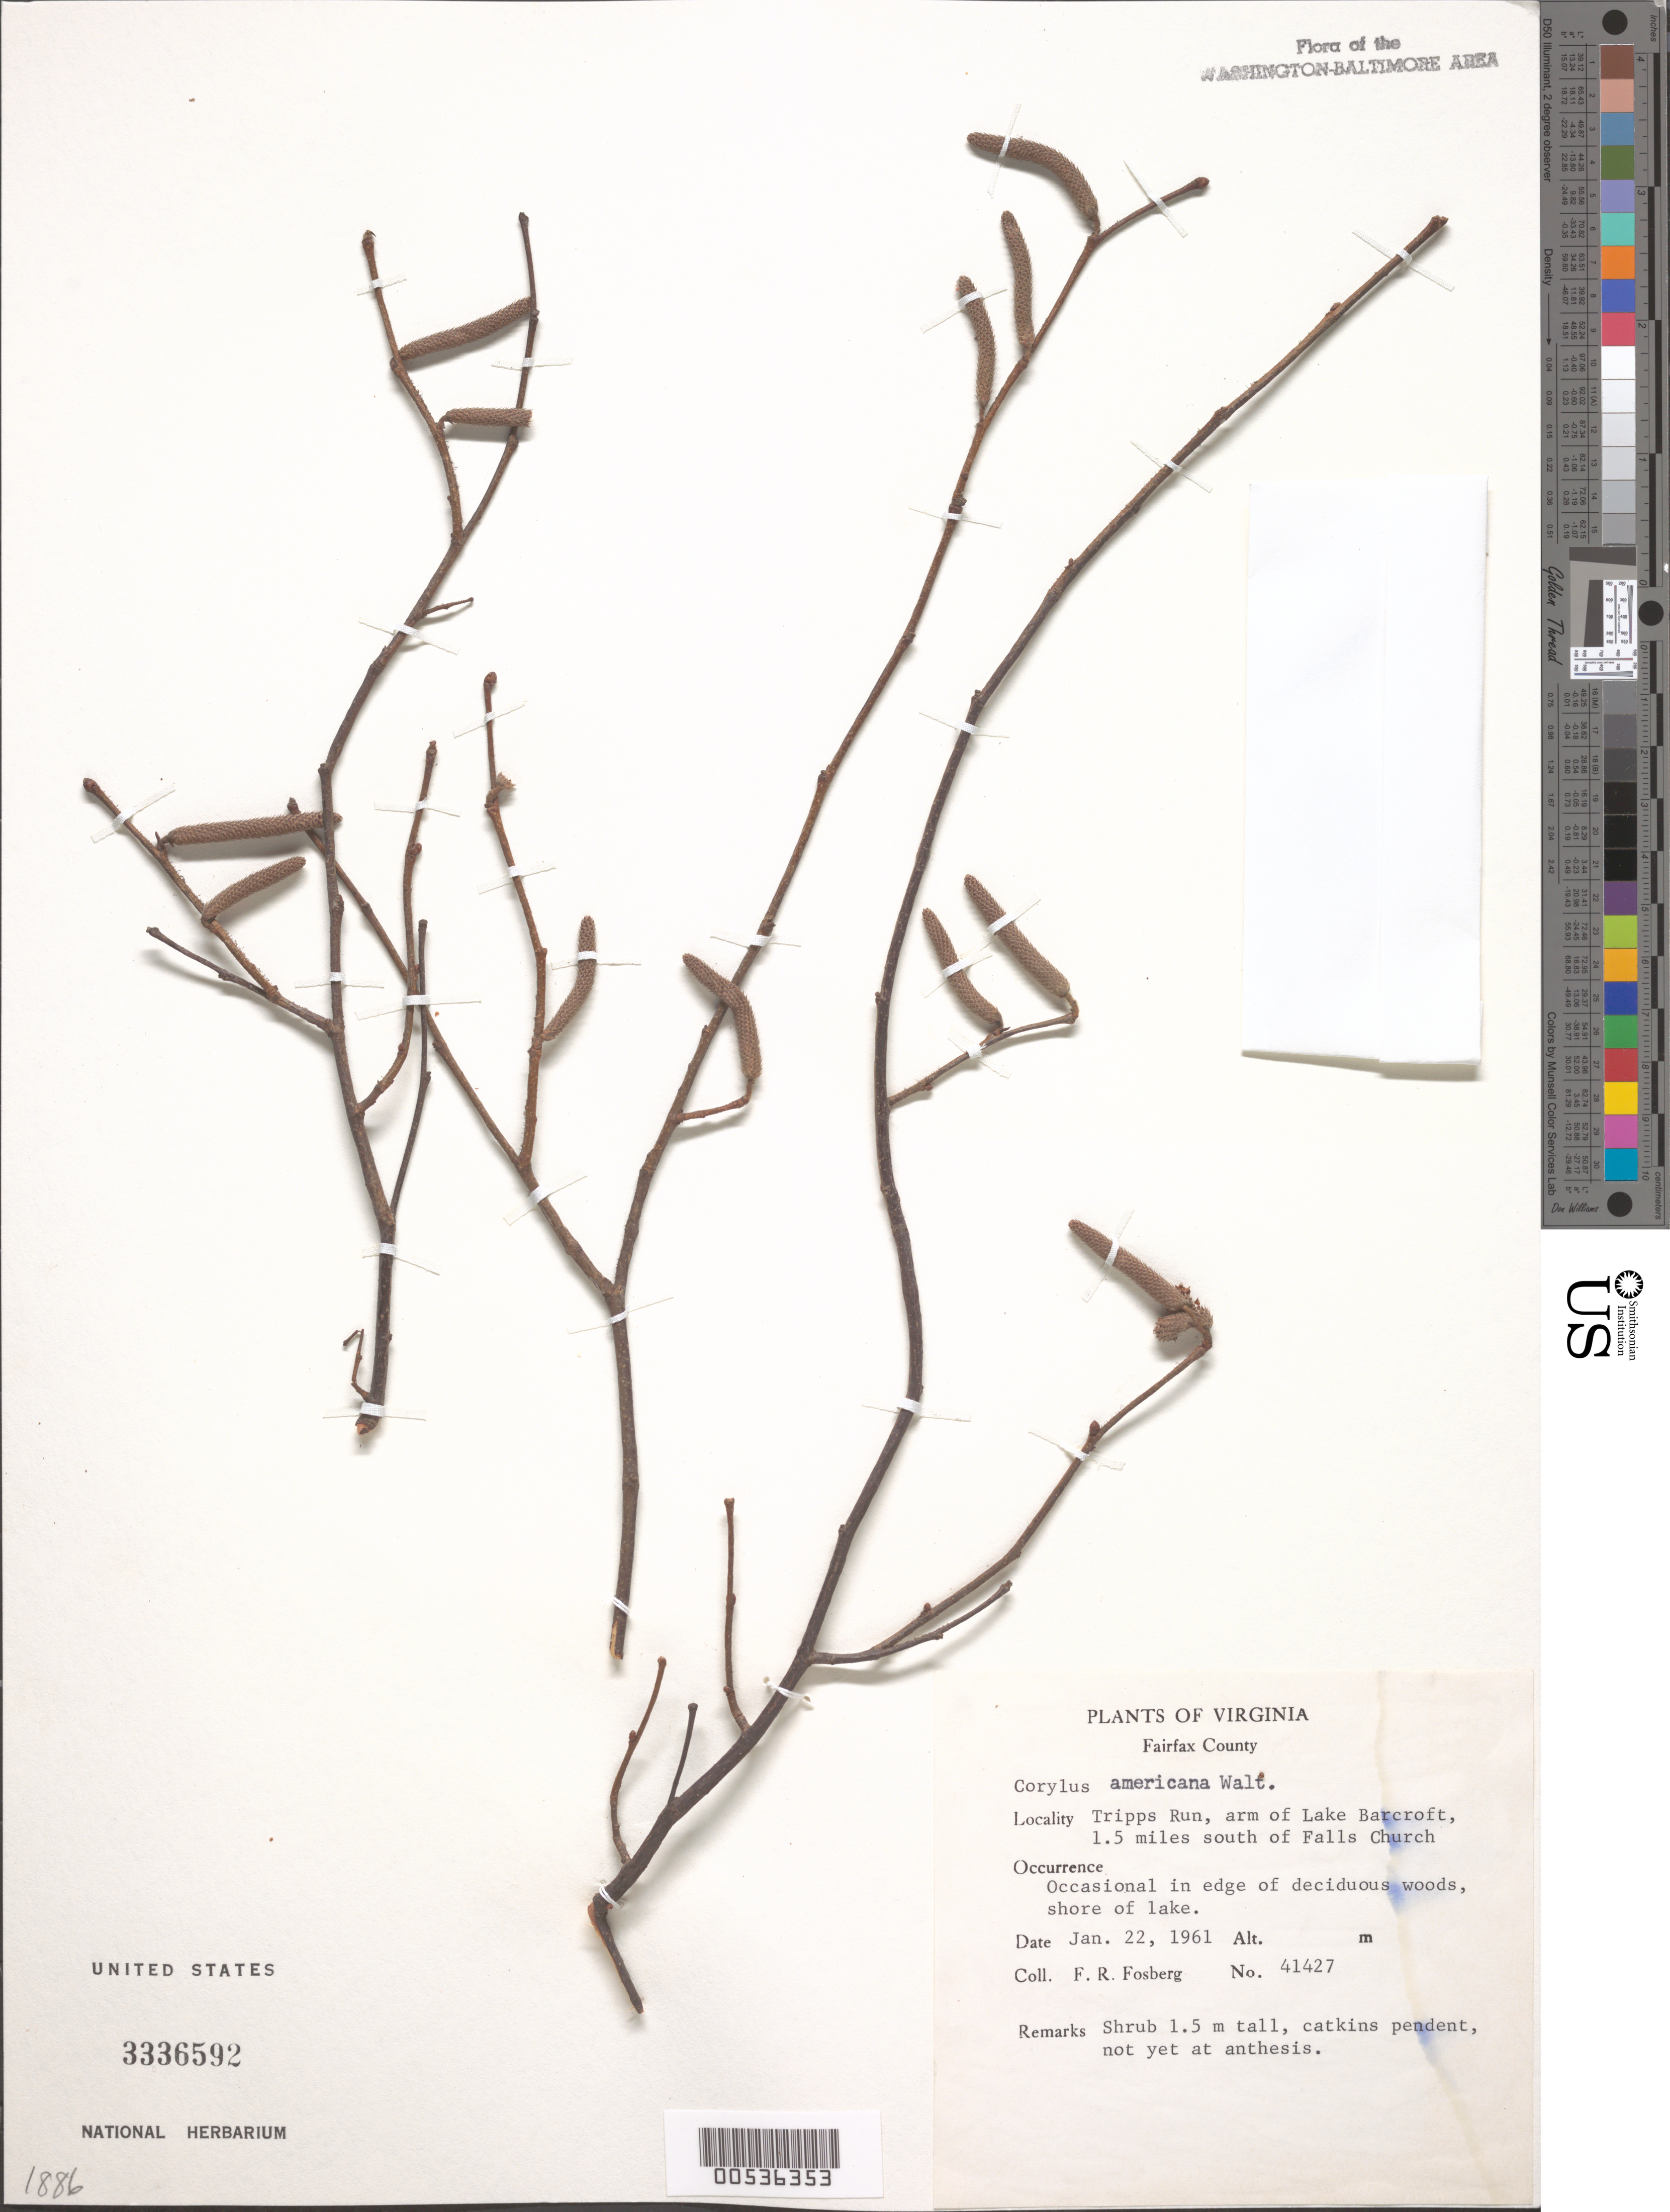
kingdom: Plantae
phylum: Tracheophyta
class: Magnoliopsida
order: Fagales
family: Betulaceae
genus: Corylus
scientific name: Corylus americana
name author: Walter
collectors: F. R. Fosberg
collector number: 41427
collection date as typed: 22 Jan 1961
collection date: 1961-01-22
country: United States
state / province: Virginia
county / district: Fairfax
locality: Tripps Run, arm of Lake Barcroft, S of Falls Church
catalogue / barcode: US 3336592